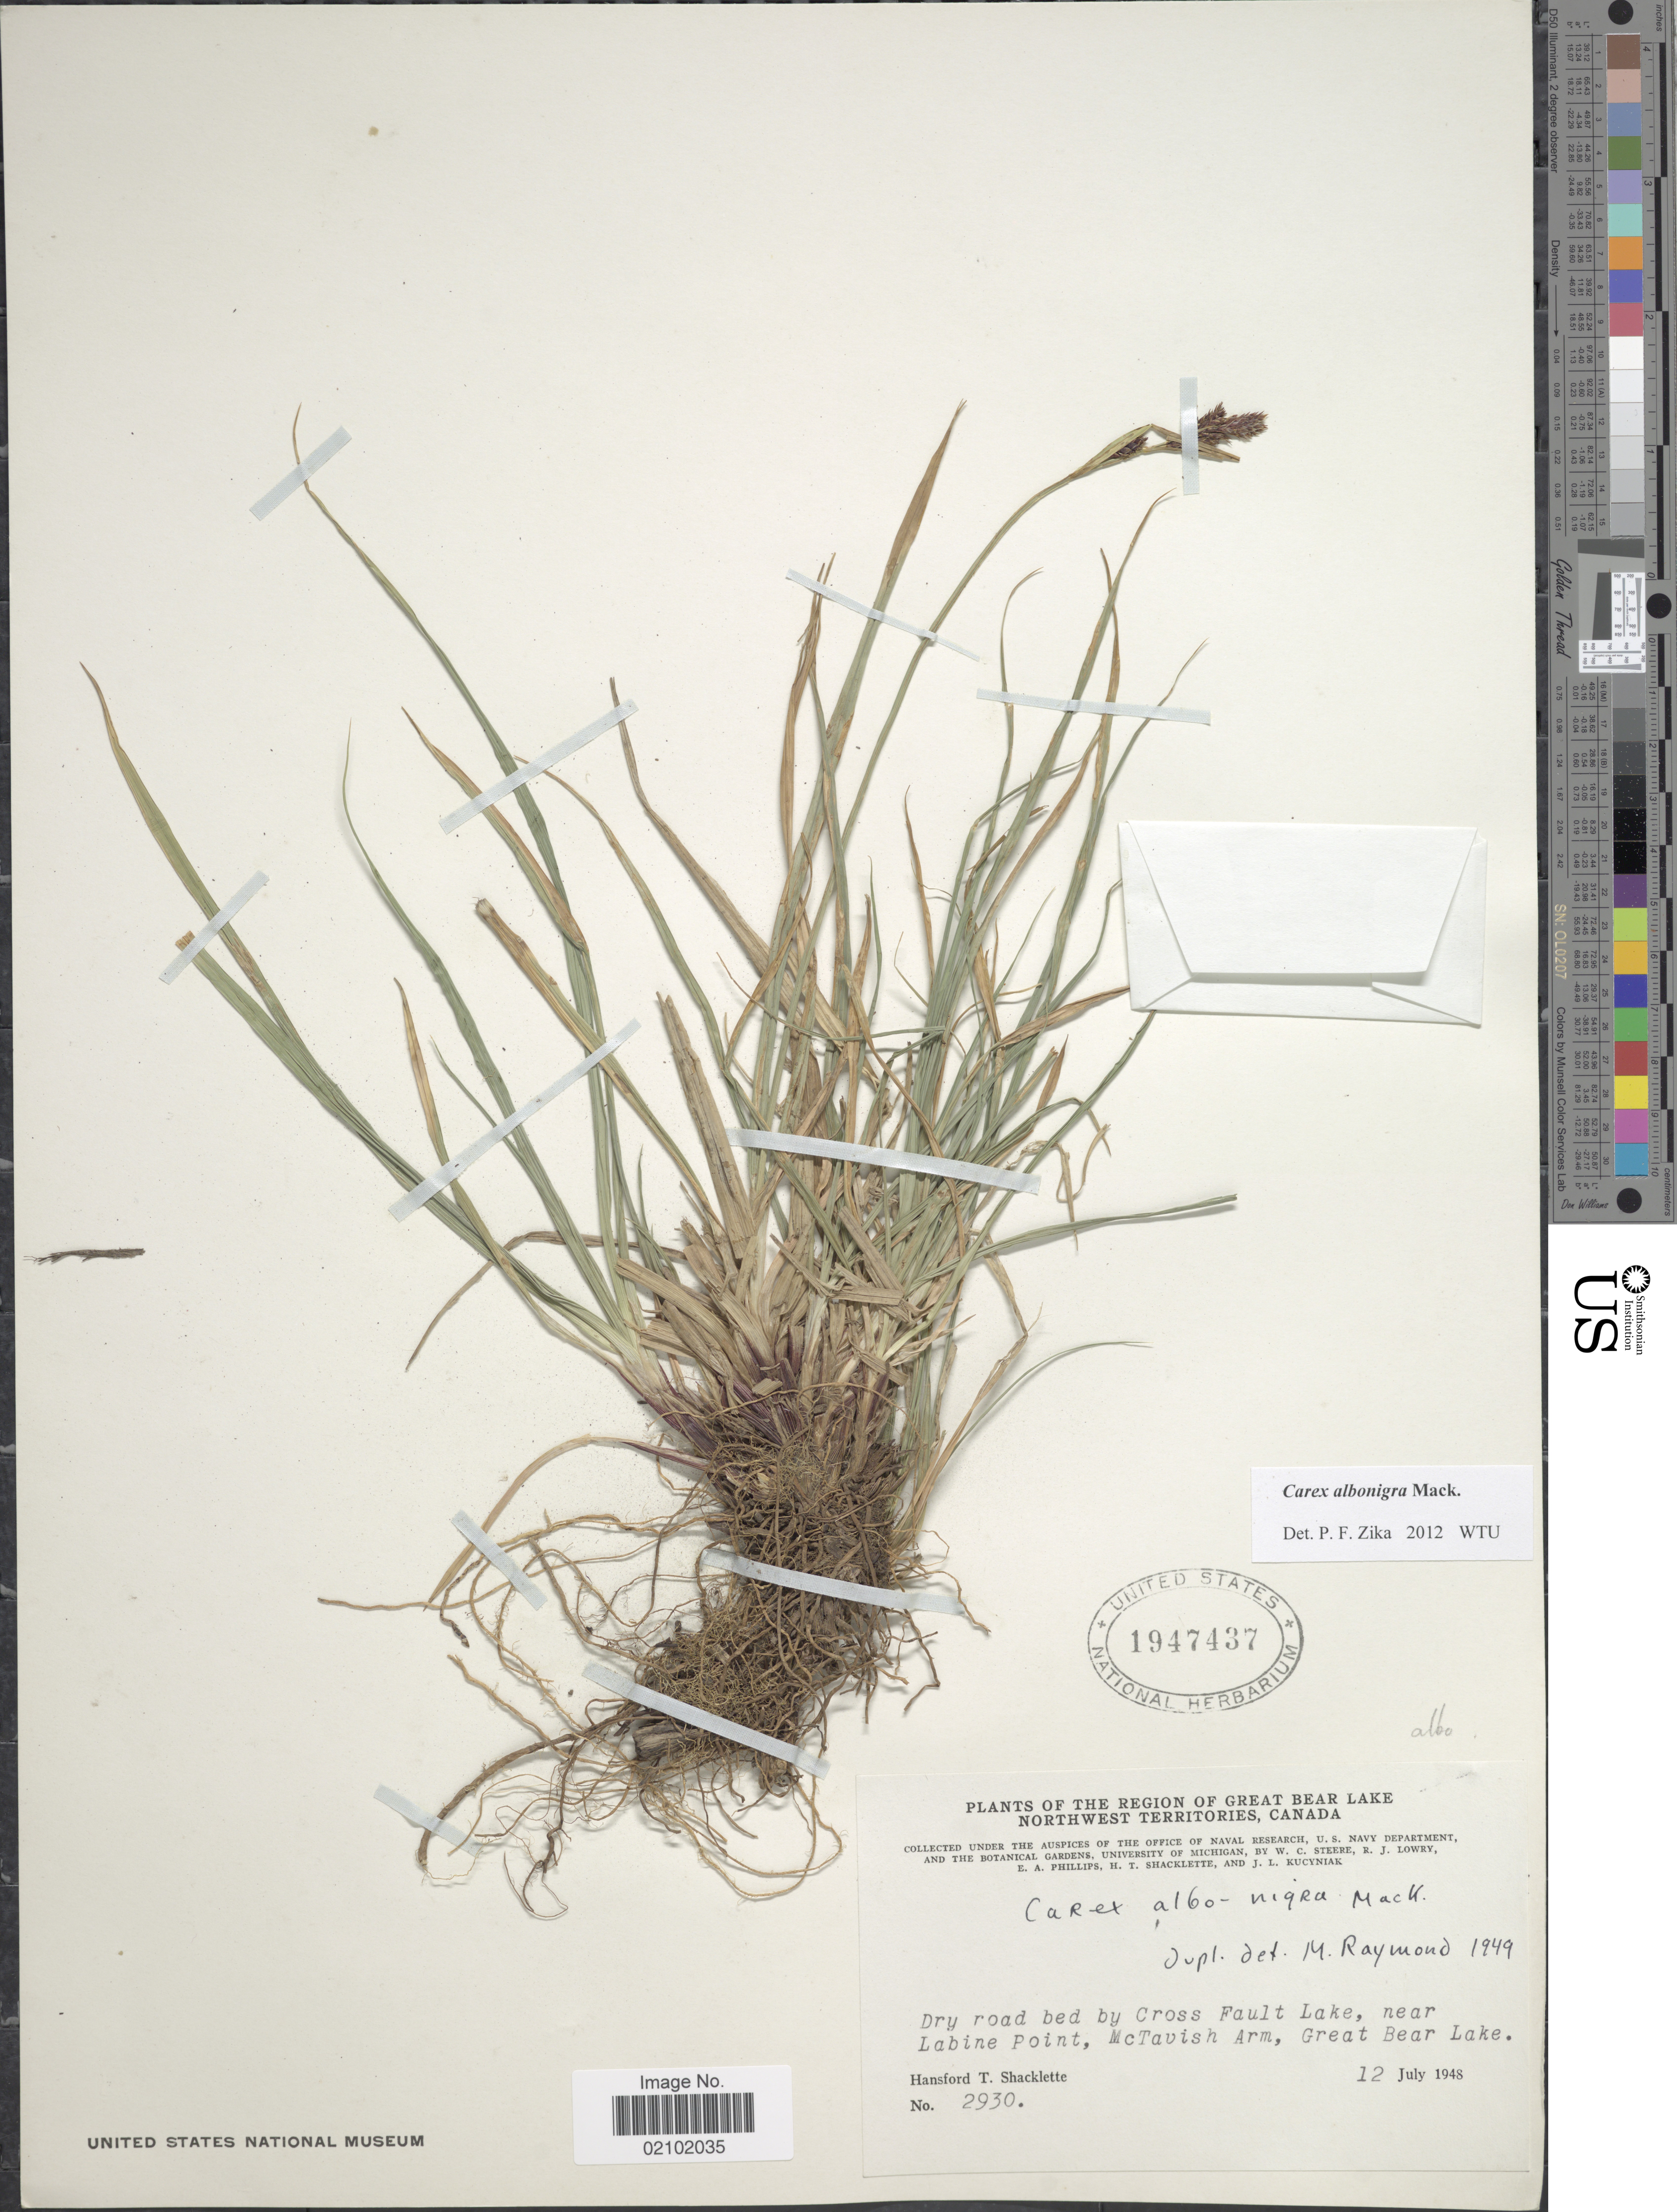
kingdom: Plantae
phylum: Tracheophyta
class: Liliopsida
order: Poales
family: Cyperaceae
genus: Carex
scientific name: Carex albonigra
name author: Mack.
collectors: H. Schacklette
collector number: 2930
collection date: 1948-07-12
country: Canada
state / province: Northwest Territories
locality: Region of Great Bear Lake. Cross Fault Lake, near Labine Point, McTavish Arm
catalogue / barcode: US 1947437